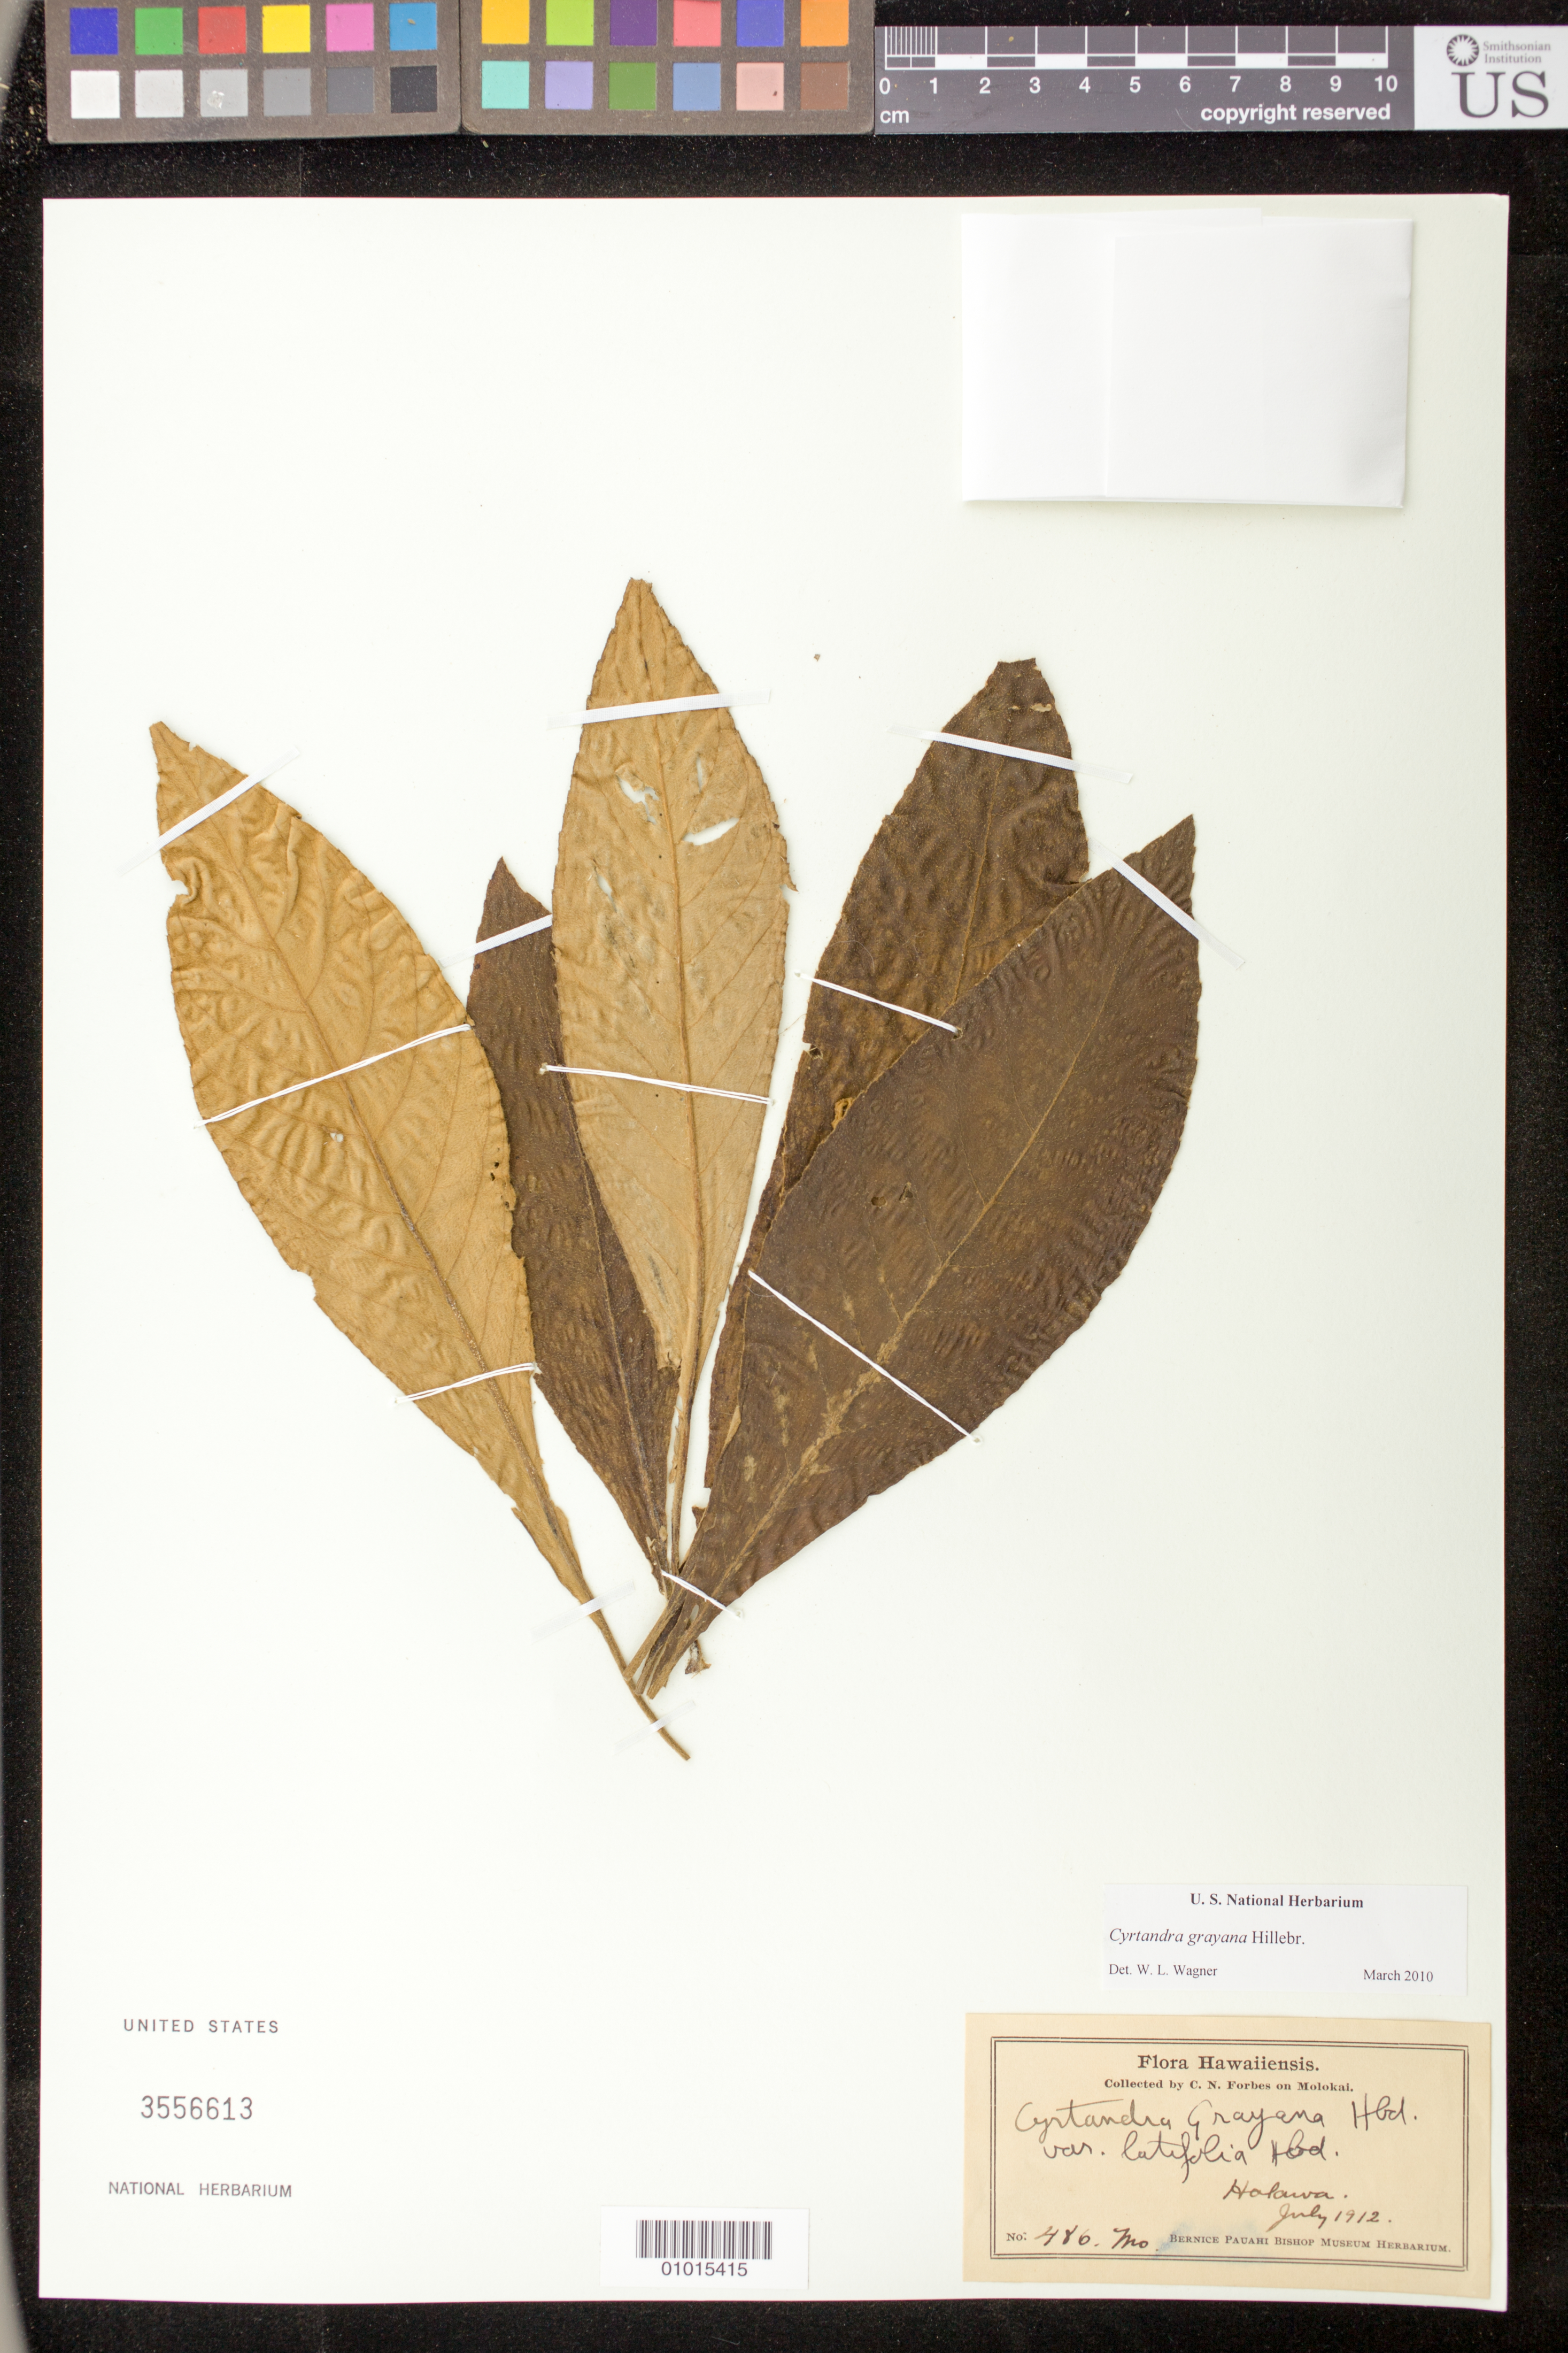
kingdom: Plantae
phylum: Tracheophyta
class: Magnoliopsida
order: Lamiales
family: Gesneriaceae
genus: Cyrtandra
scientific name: Cyrtandra halawensis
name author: Rock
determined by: Wagner, W. L., (BOT), Smithsonian Institution - National Museum of Natural History (UNITED STATES)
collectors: C. N. Forbes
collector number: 486.Mo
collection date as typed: Jul 1912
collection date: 1912-07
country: United States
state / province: Hawaii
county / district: Maui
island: Moloka'i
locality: Holawa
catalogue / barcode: US 3556613